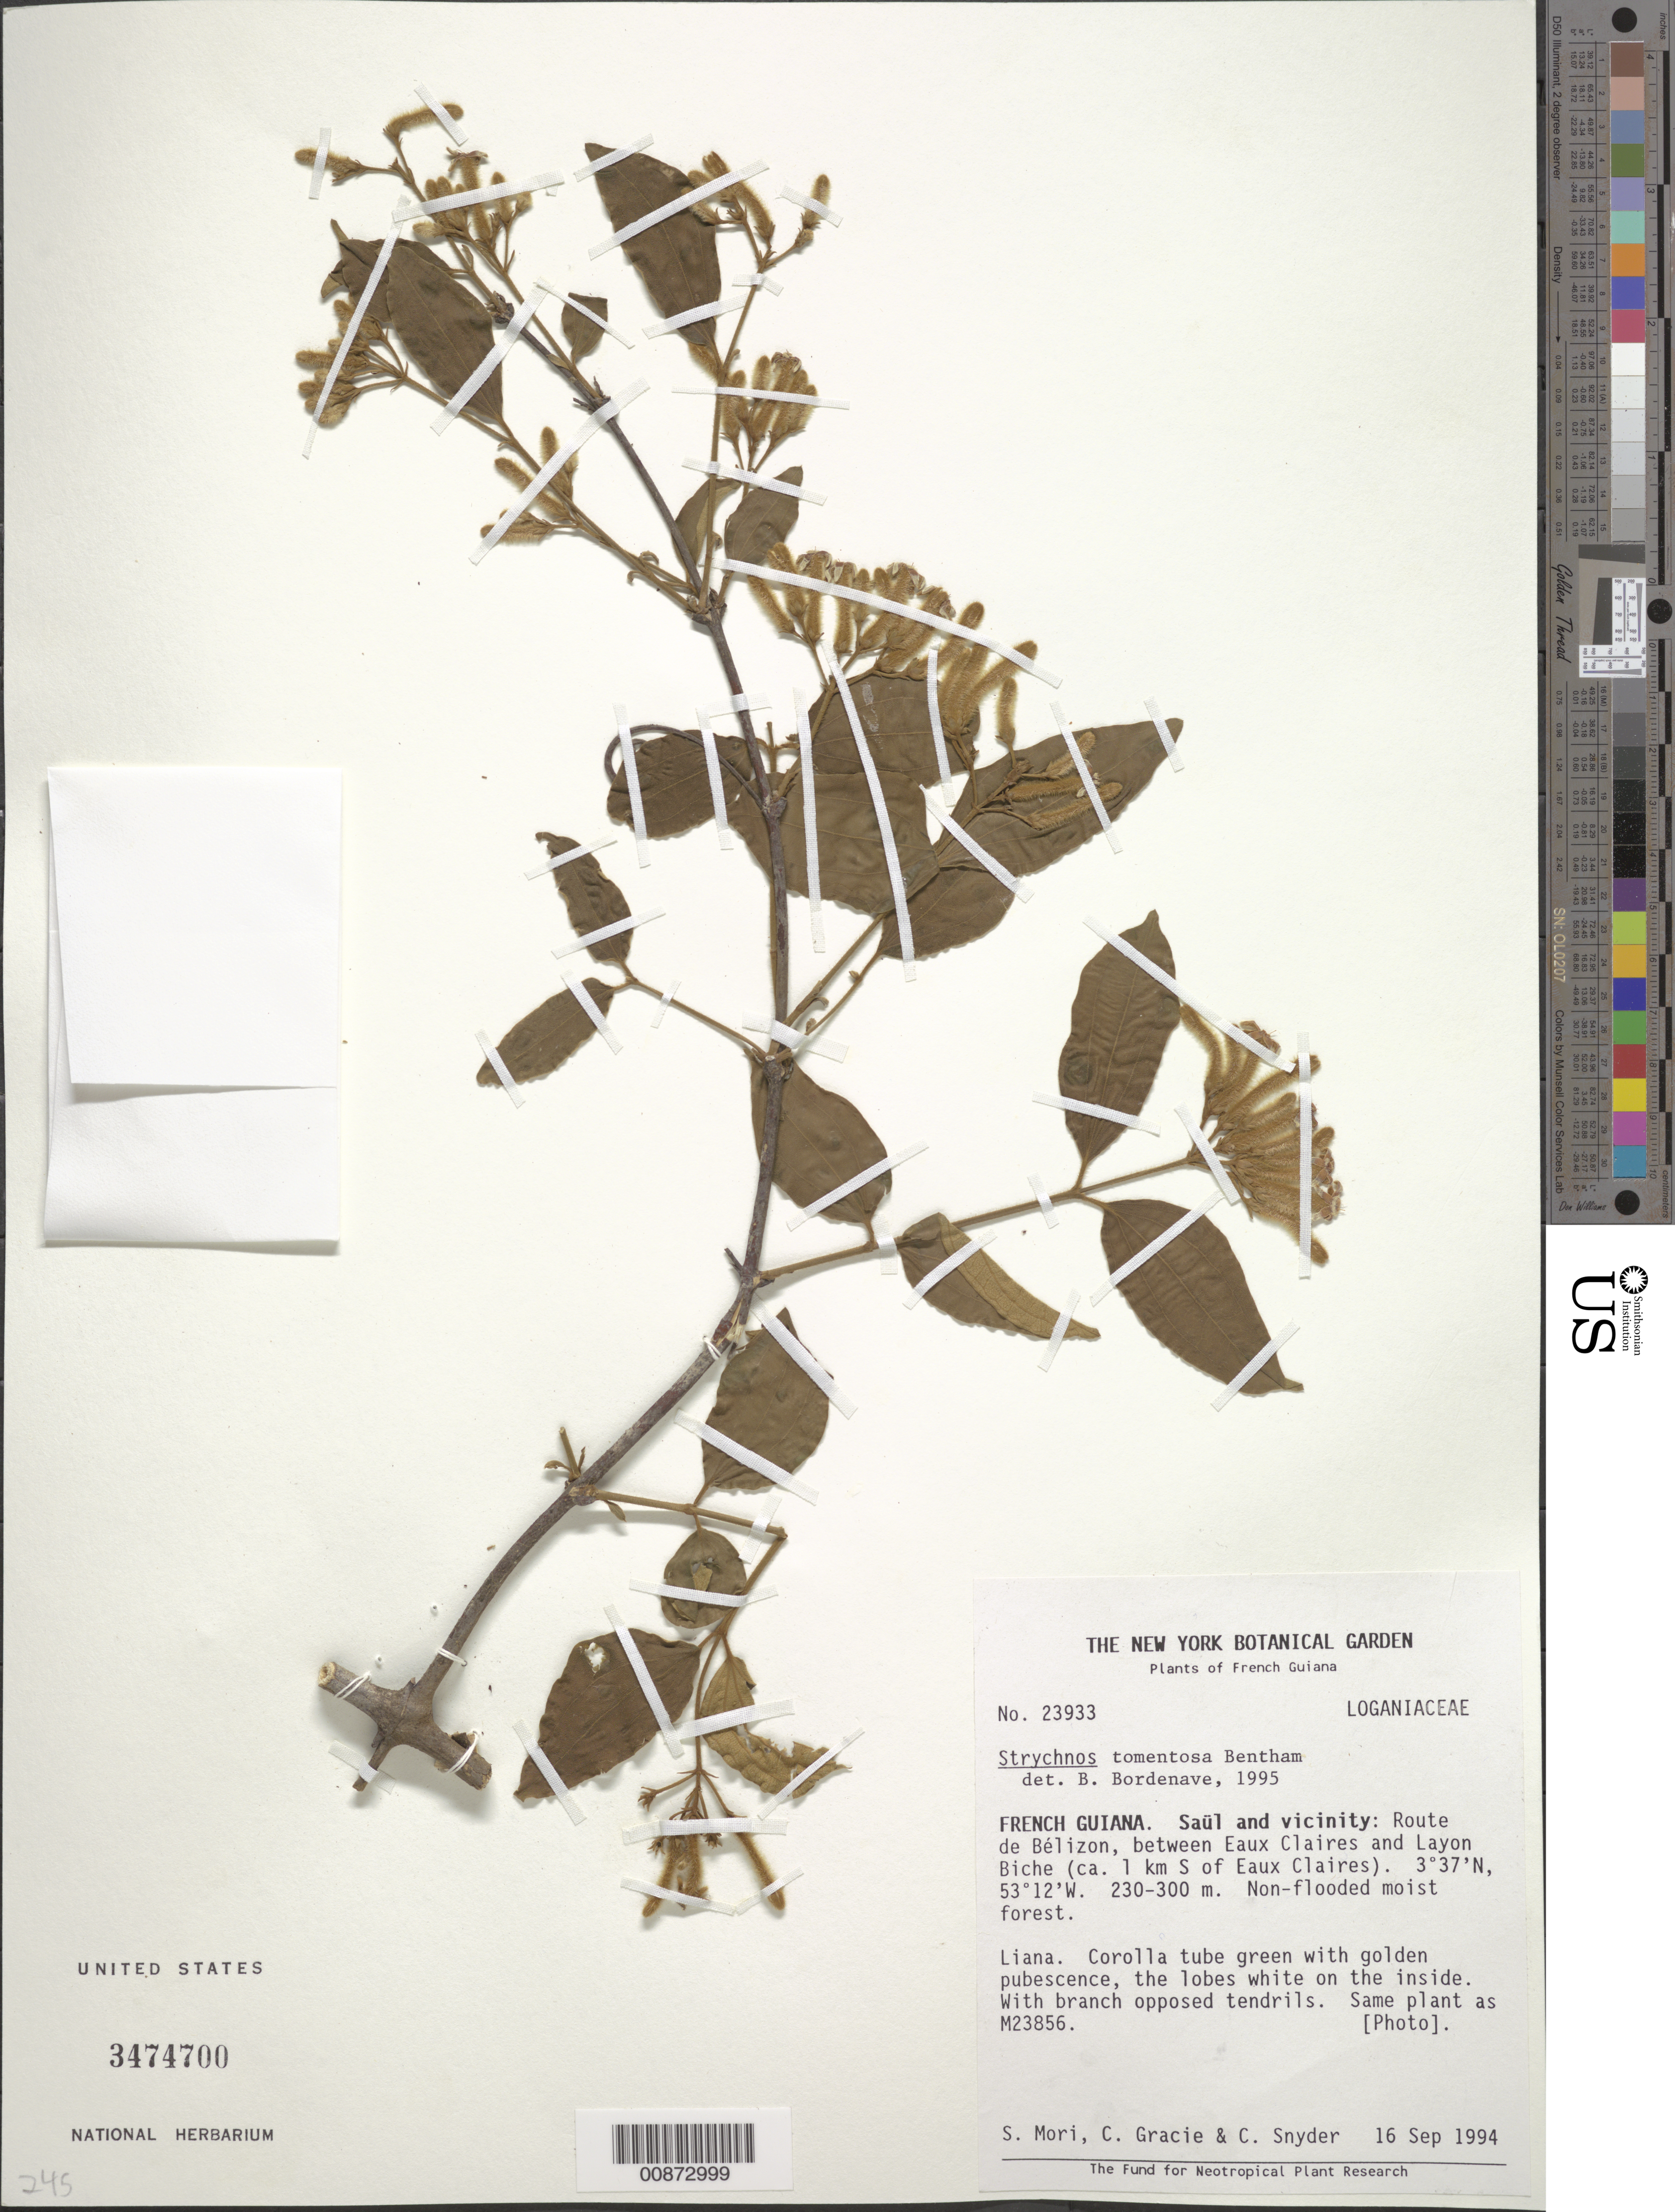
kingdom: Plantae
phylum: Tracheophyta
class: Magnoliopsida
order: Gentianales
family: Loganiaceae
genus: Strychnos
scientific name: Strychnos tomentosa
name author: Benth.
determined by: Bordenave, B.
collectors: S. Mori, C. A. Gracie & C. Snyder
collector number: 23933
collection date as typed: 16-Sep-94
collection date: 1994-09-16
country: French Guiana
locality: Saül and vic., Route de Bélizon, between Eaux Claires and Layon Biche (ca. 1 km S of Eaux Claires)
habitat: Non-flooded moist forest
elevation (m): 230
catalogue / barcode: US 3474700